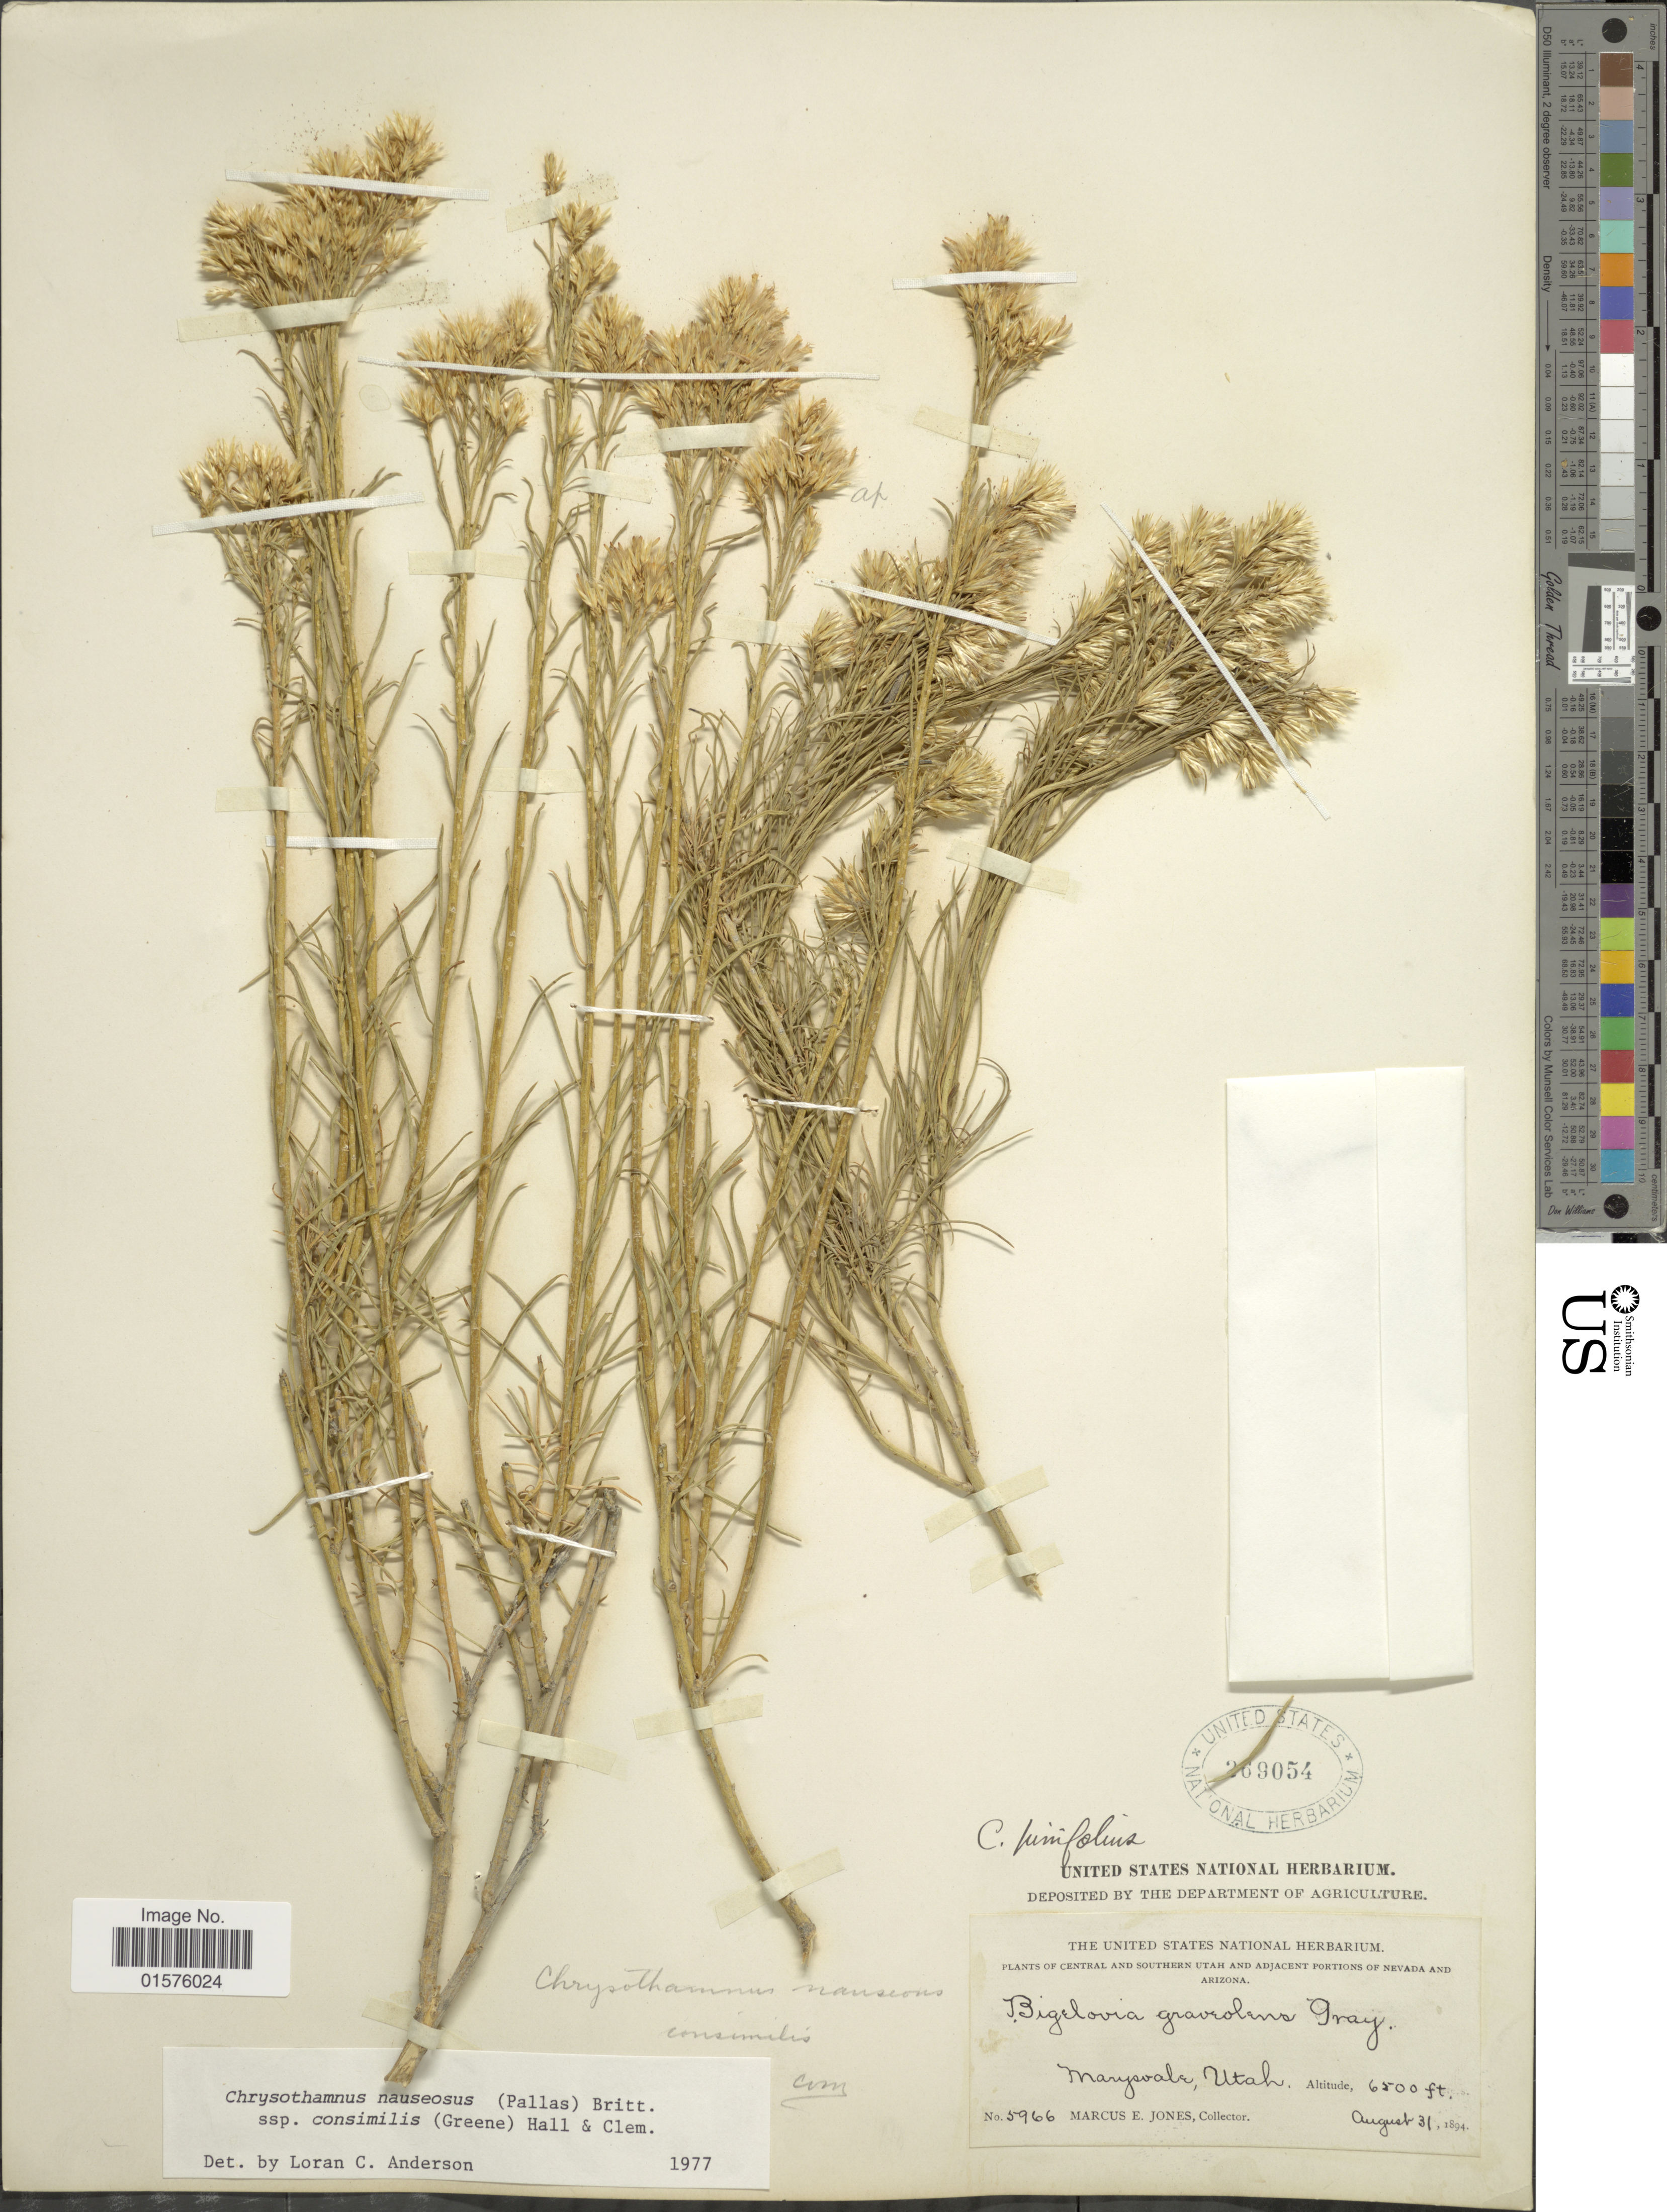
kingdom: Plantae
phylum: Tracheophyta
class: Magnoliopsida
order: Asterales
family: Asteraceae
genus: Chrysothamnus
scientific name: Chrysothamnus nauseosus subsp. graveolens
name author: (Nutt.) Piper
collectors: M. E. Jones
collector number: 5966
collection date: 1894-08-31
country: United States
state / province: Utah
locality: Central and southern Utah and adjacent portions of Nevada and Arizona, Marysvale, Utah.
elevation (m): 1981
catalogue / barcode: US 269054